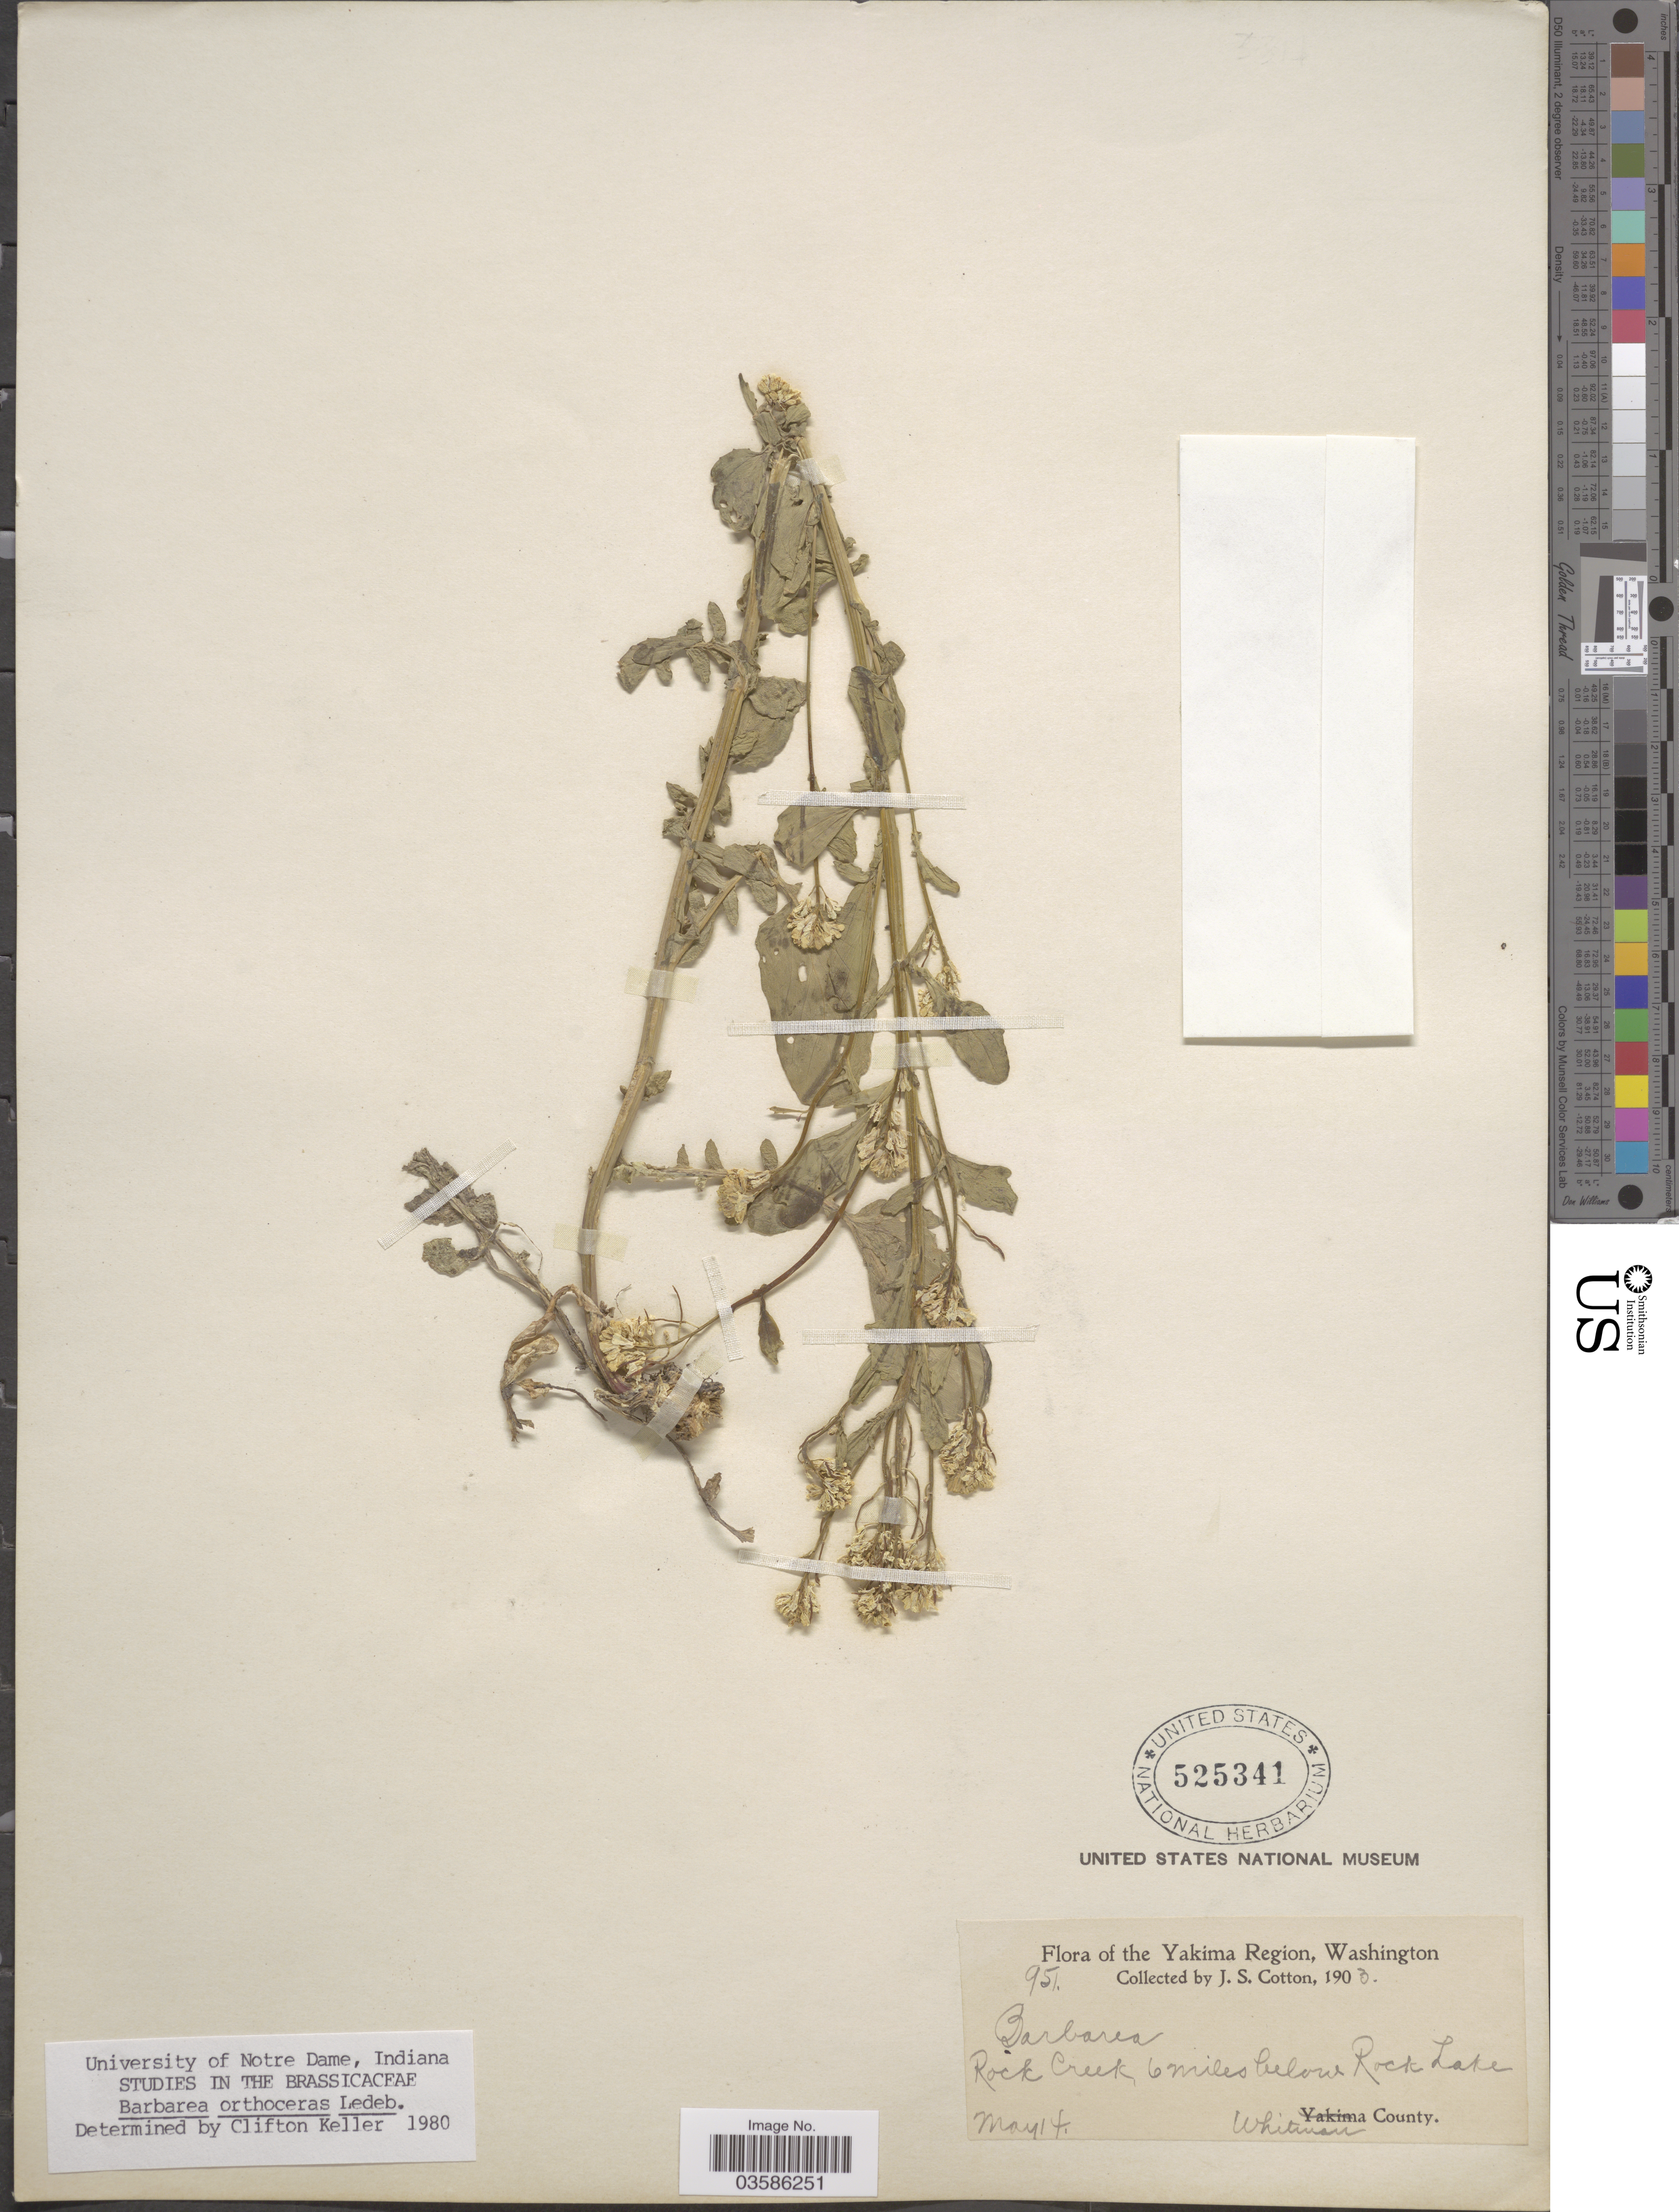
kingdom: Plantae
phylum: Tracheophyta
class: Magnoliopsida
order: Brassicales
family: Brassicaceae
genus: Barbarea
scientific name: Barbarea orthoceras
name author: Ledeb.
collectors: J. S. Cotton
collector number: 951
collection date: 1903-05-14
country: United States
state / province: Washington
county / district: Whitman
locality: Yakima Region. Rock Creek 6 miles below Rock Lake. Whitman County.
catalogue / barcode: US 525341